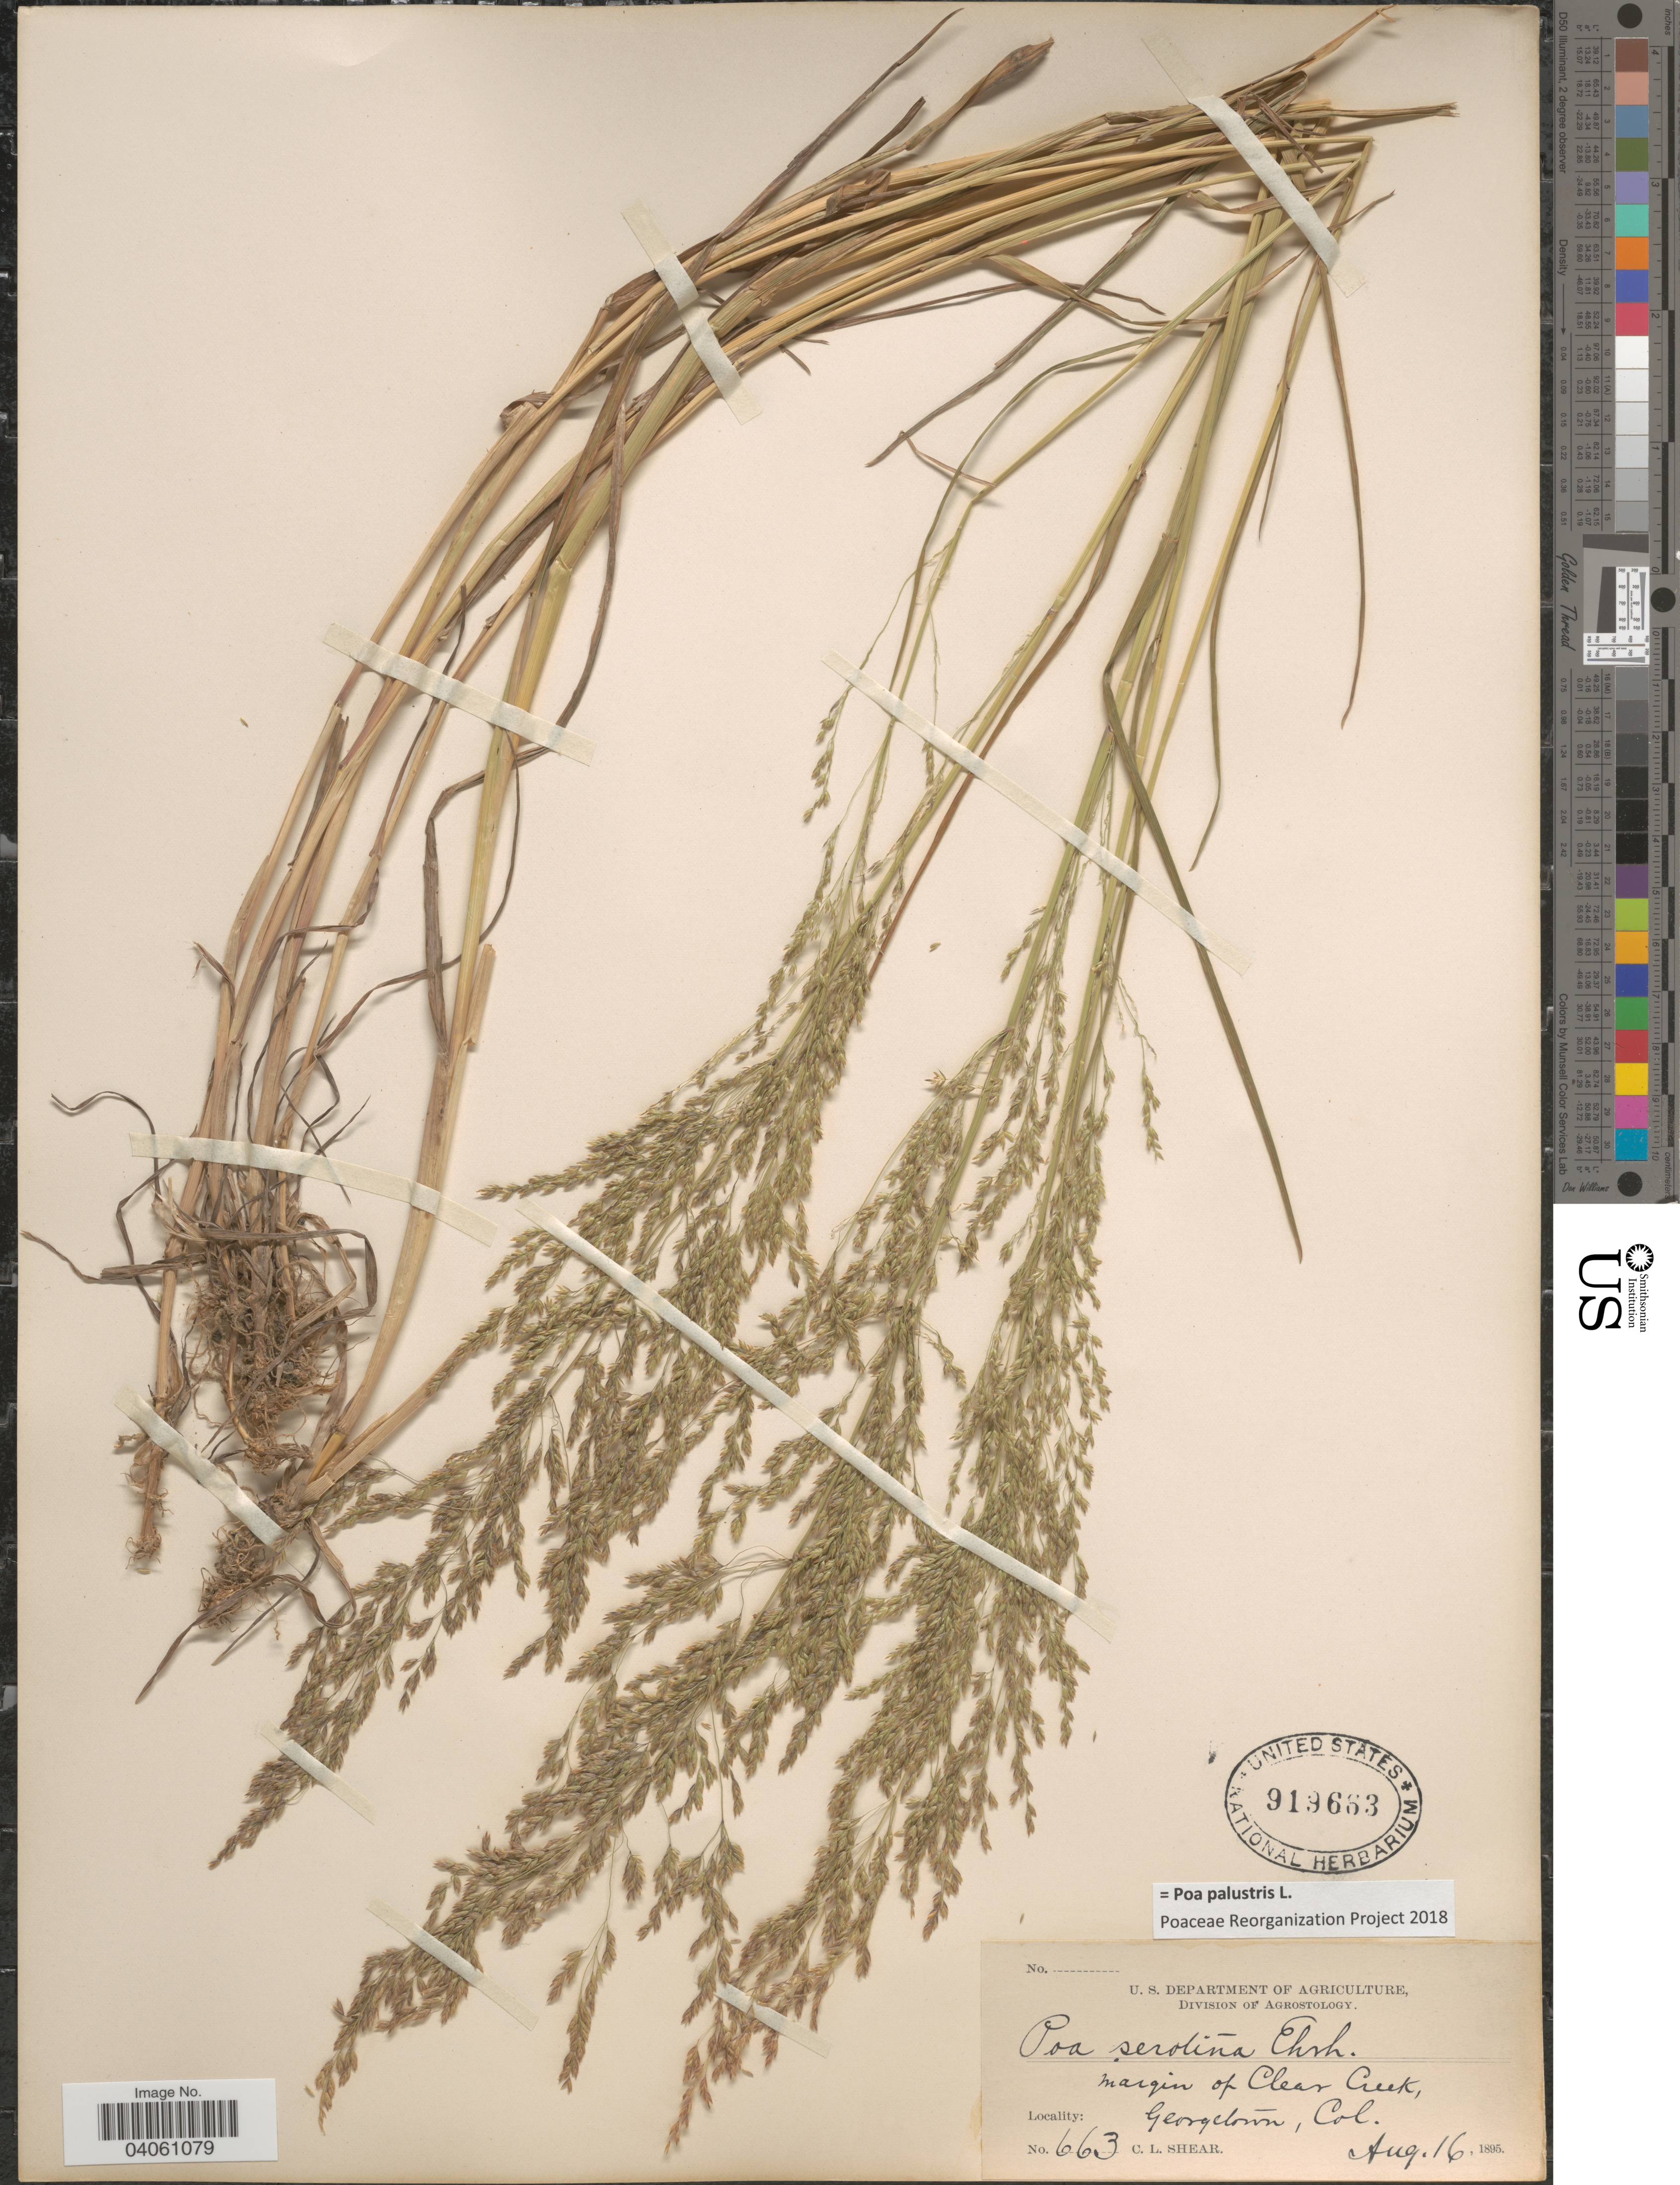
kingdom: Plantae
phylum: Tracheophyta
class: Liliopsida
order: Poales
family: Poaceae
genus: Poa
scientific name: Poa palustris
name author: L.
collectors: C. L. Shear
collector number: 663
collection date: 1895-08-16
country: United States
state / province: Colorado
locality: Margin of Clear Creek. Georgetown.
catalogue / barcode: US 919663